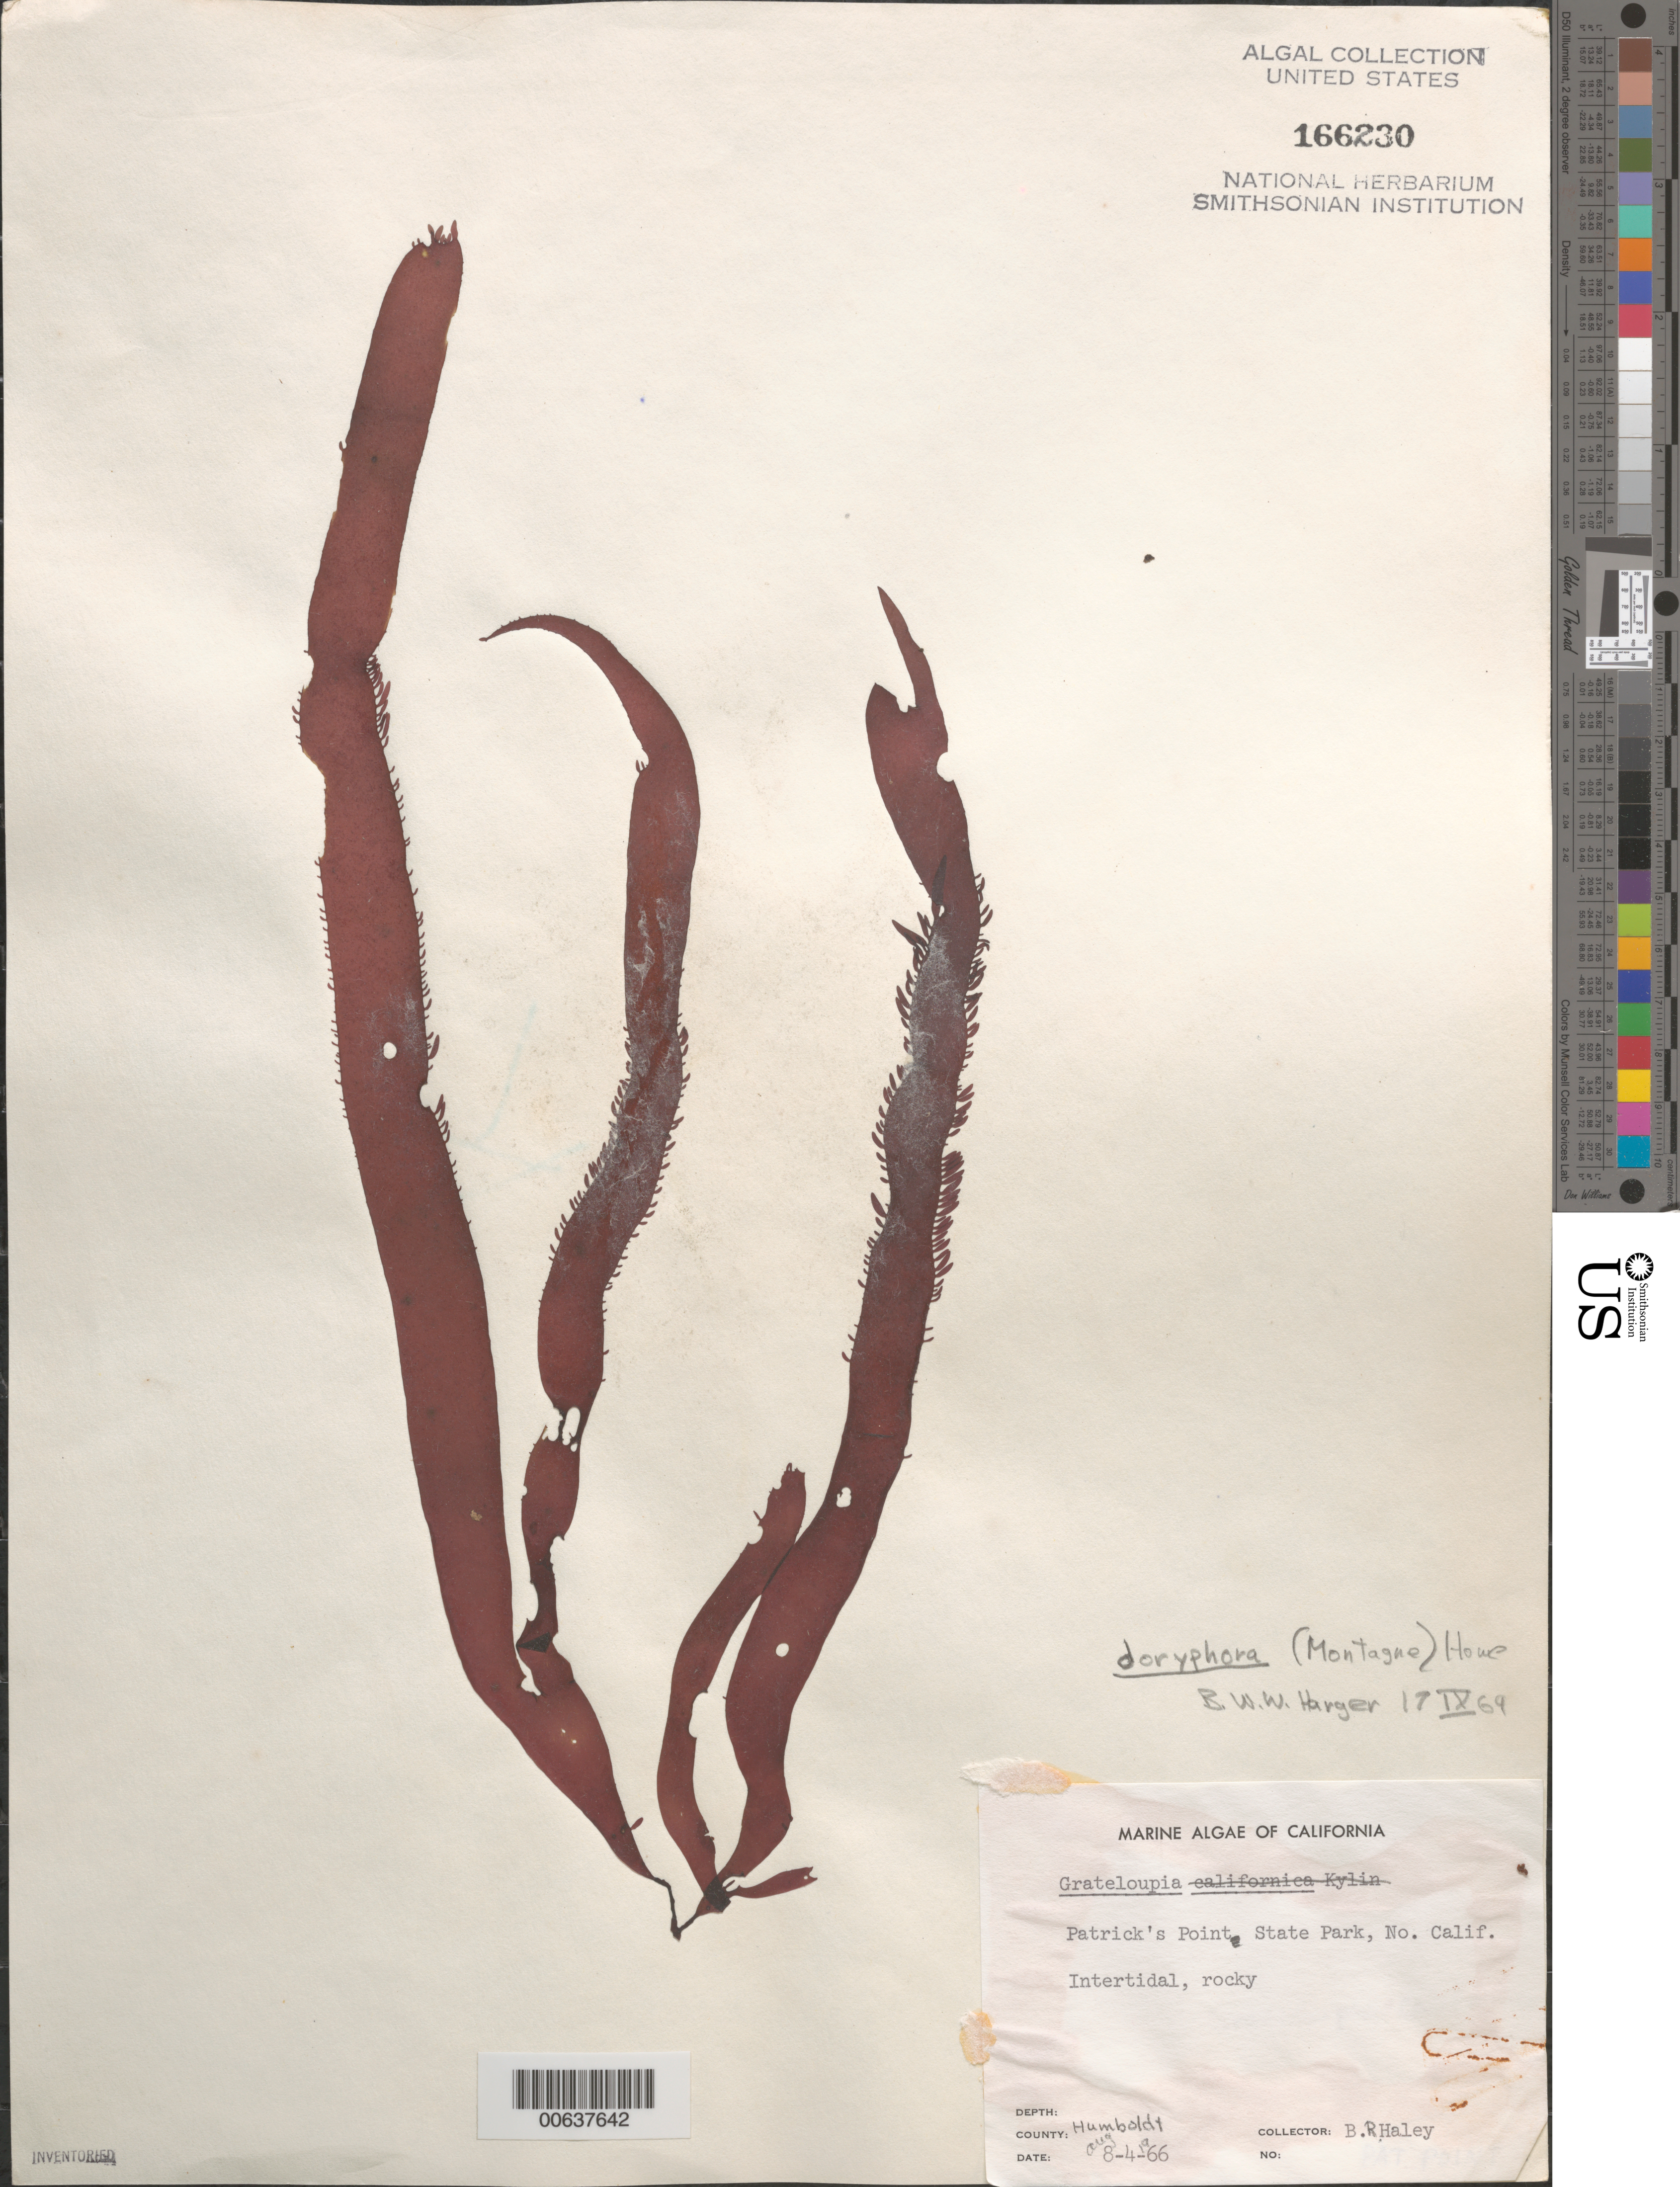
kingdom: Plantae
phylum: Rhodophyta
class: Florideophyceae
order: Halymeniales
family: Halymeniaceae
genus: Grateloupia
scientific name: Grateloupia doryphora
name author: (Mont.) Howe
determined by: Harger, B. W. W.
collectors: B. Haley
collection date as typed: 04 Aug 1966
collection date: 1966-08-04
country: United States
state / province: California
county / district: Humboldt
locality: Patrick's Point State Park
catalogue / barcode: US 166230